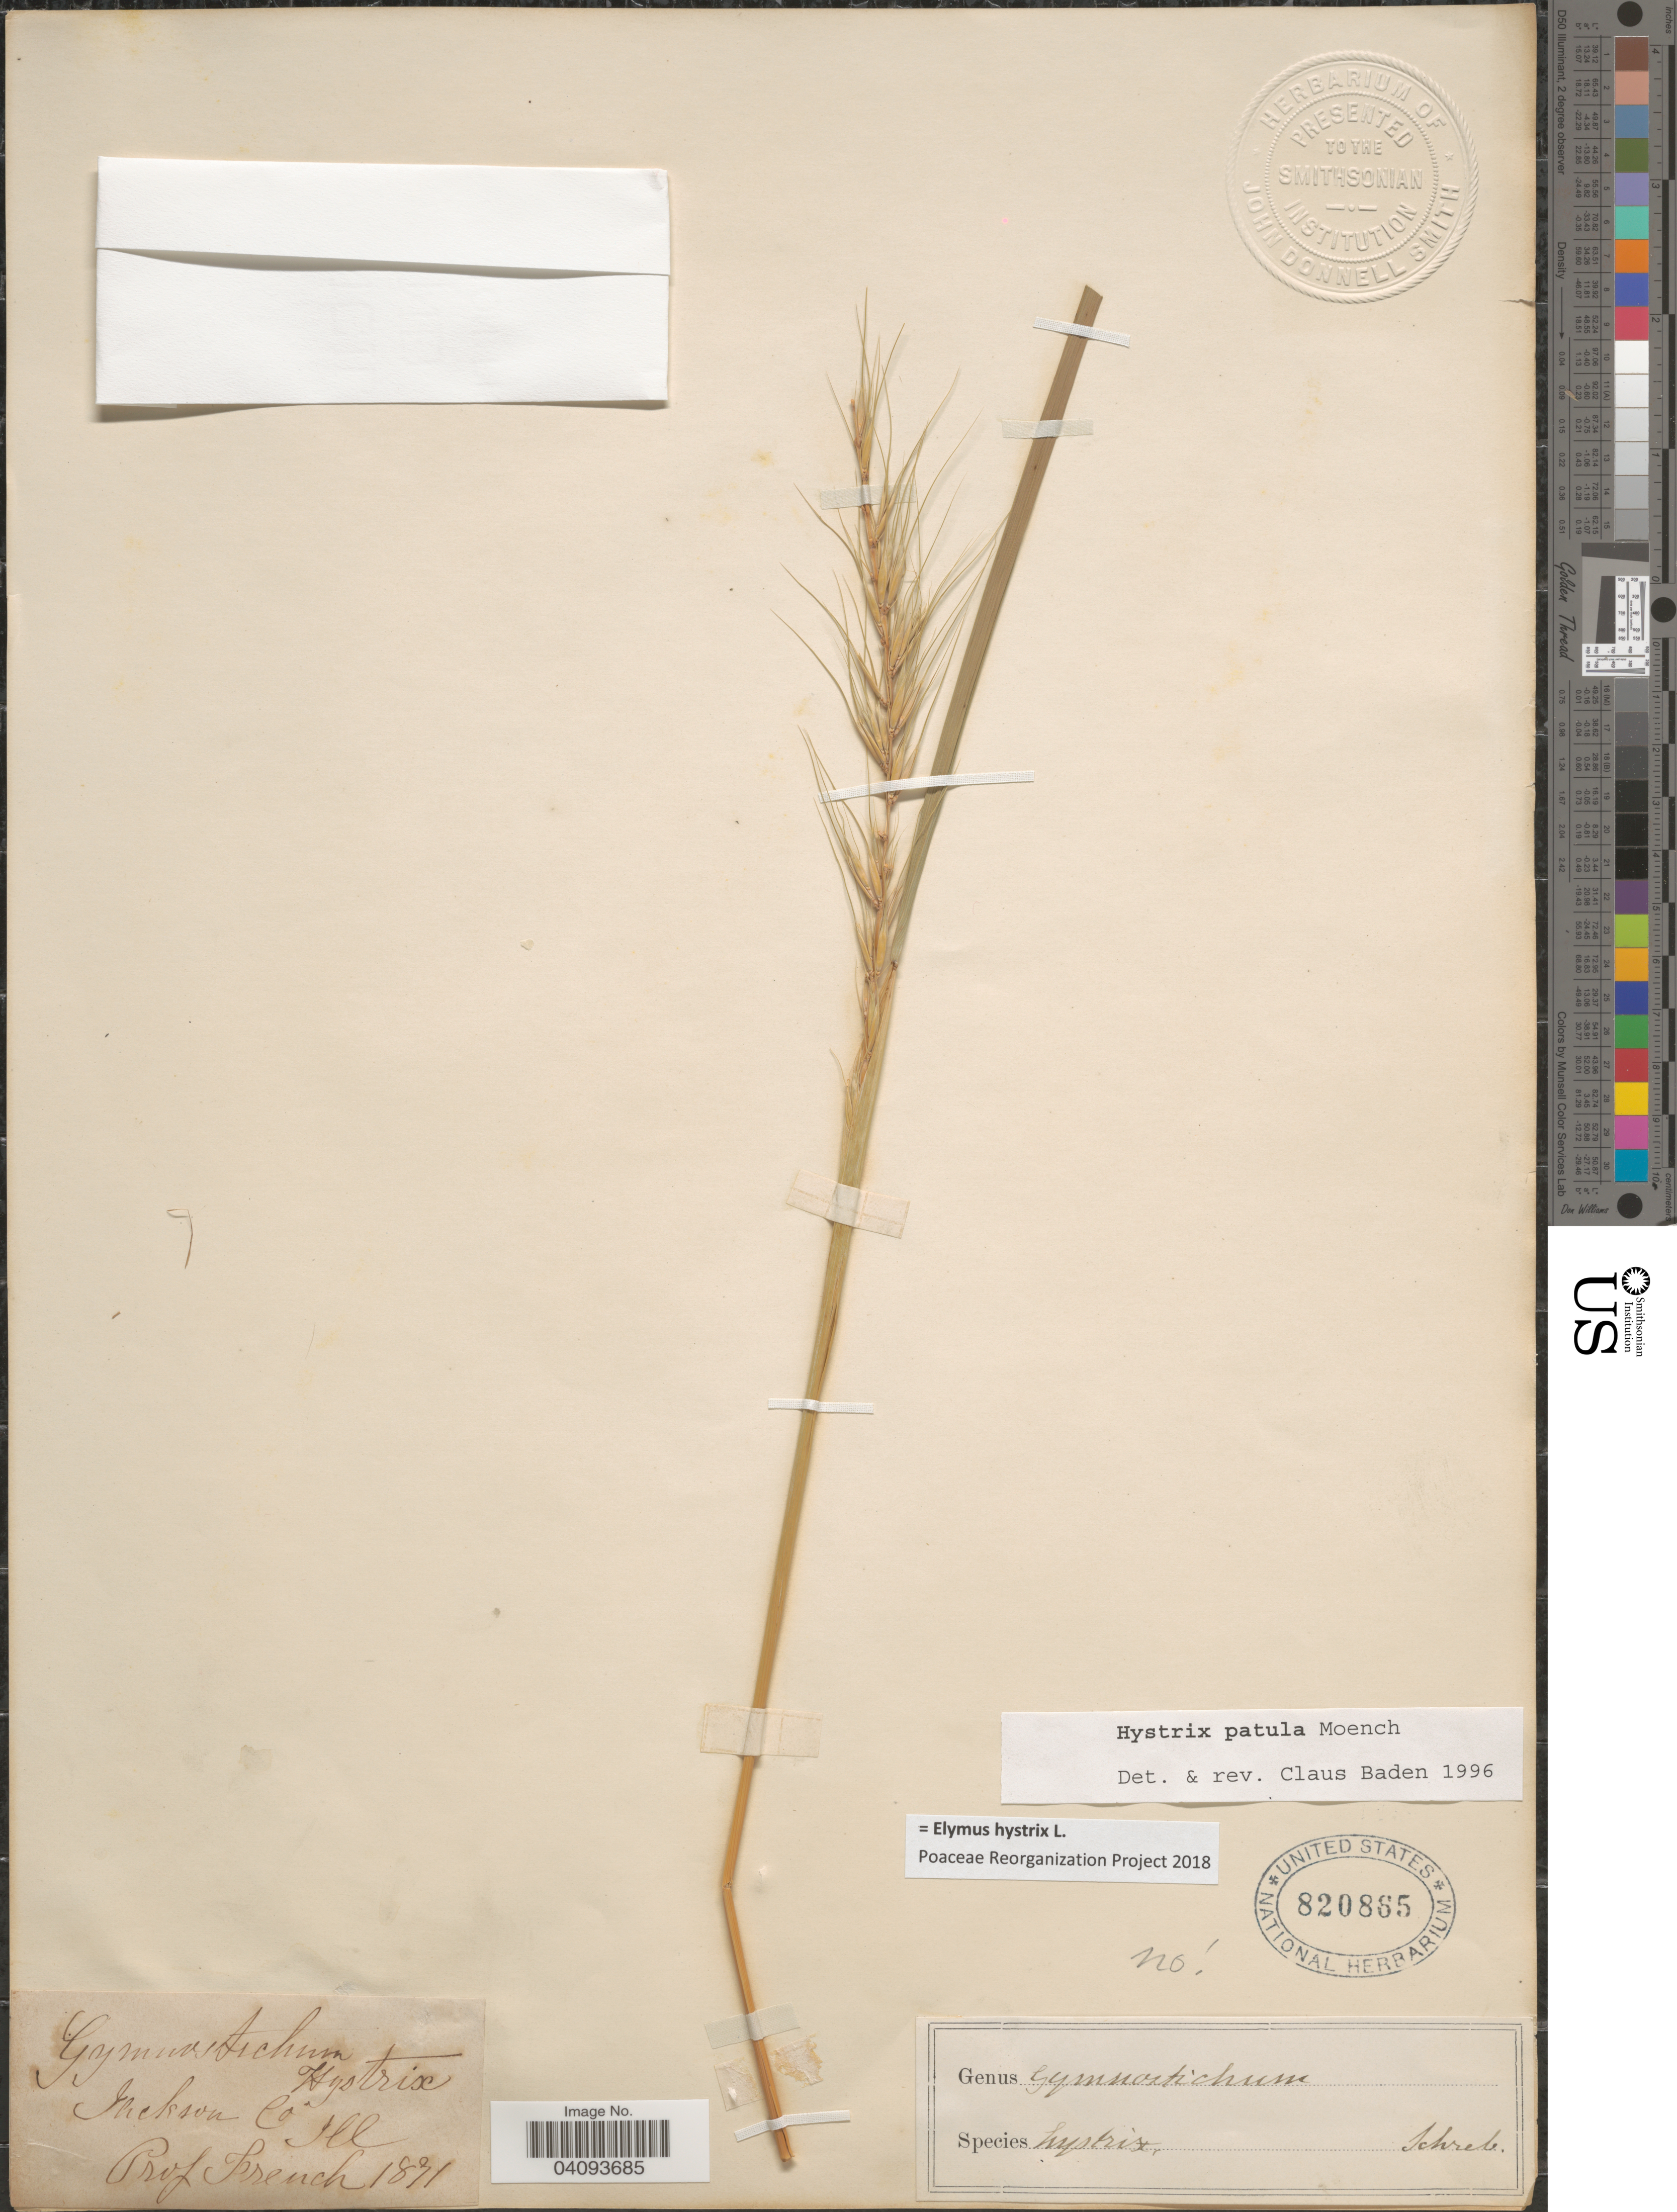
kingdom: Plantae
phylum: Tracheophyta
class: Liliopsida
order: Poales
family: Poaceae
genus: Elymus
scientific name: Elymus hystrix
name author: L.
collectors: P. French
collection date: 1871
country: United States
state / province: Illinois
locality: Jackson Co.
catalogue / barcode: US 820865